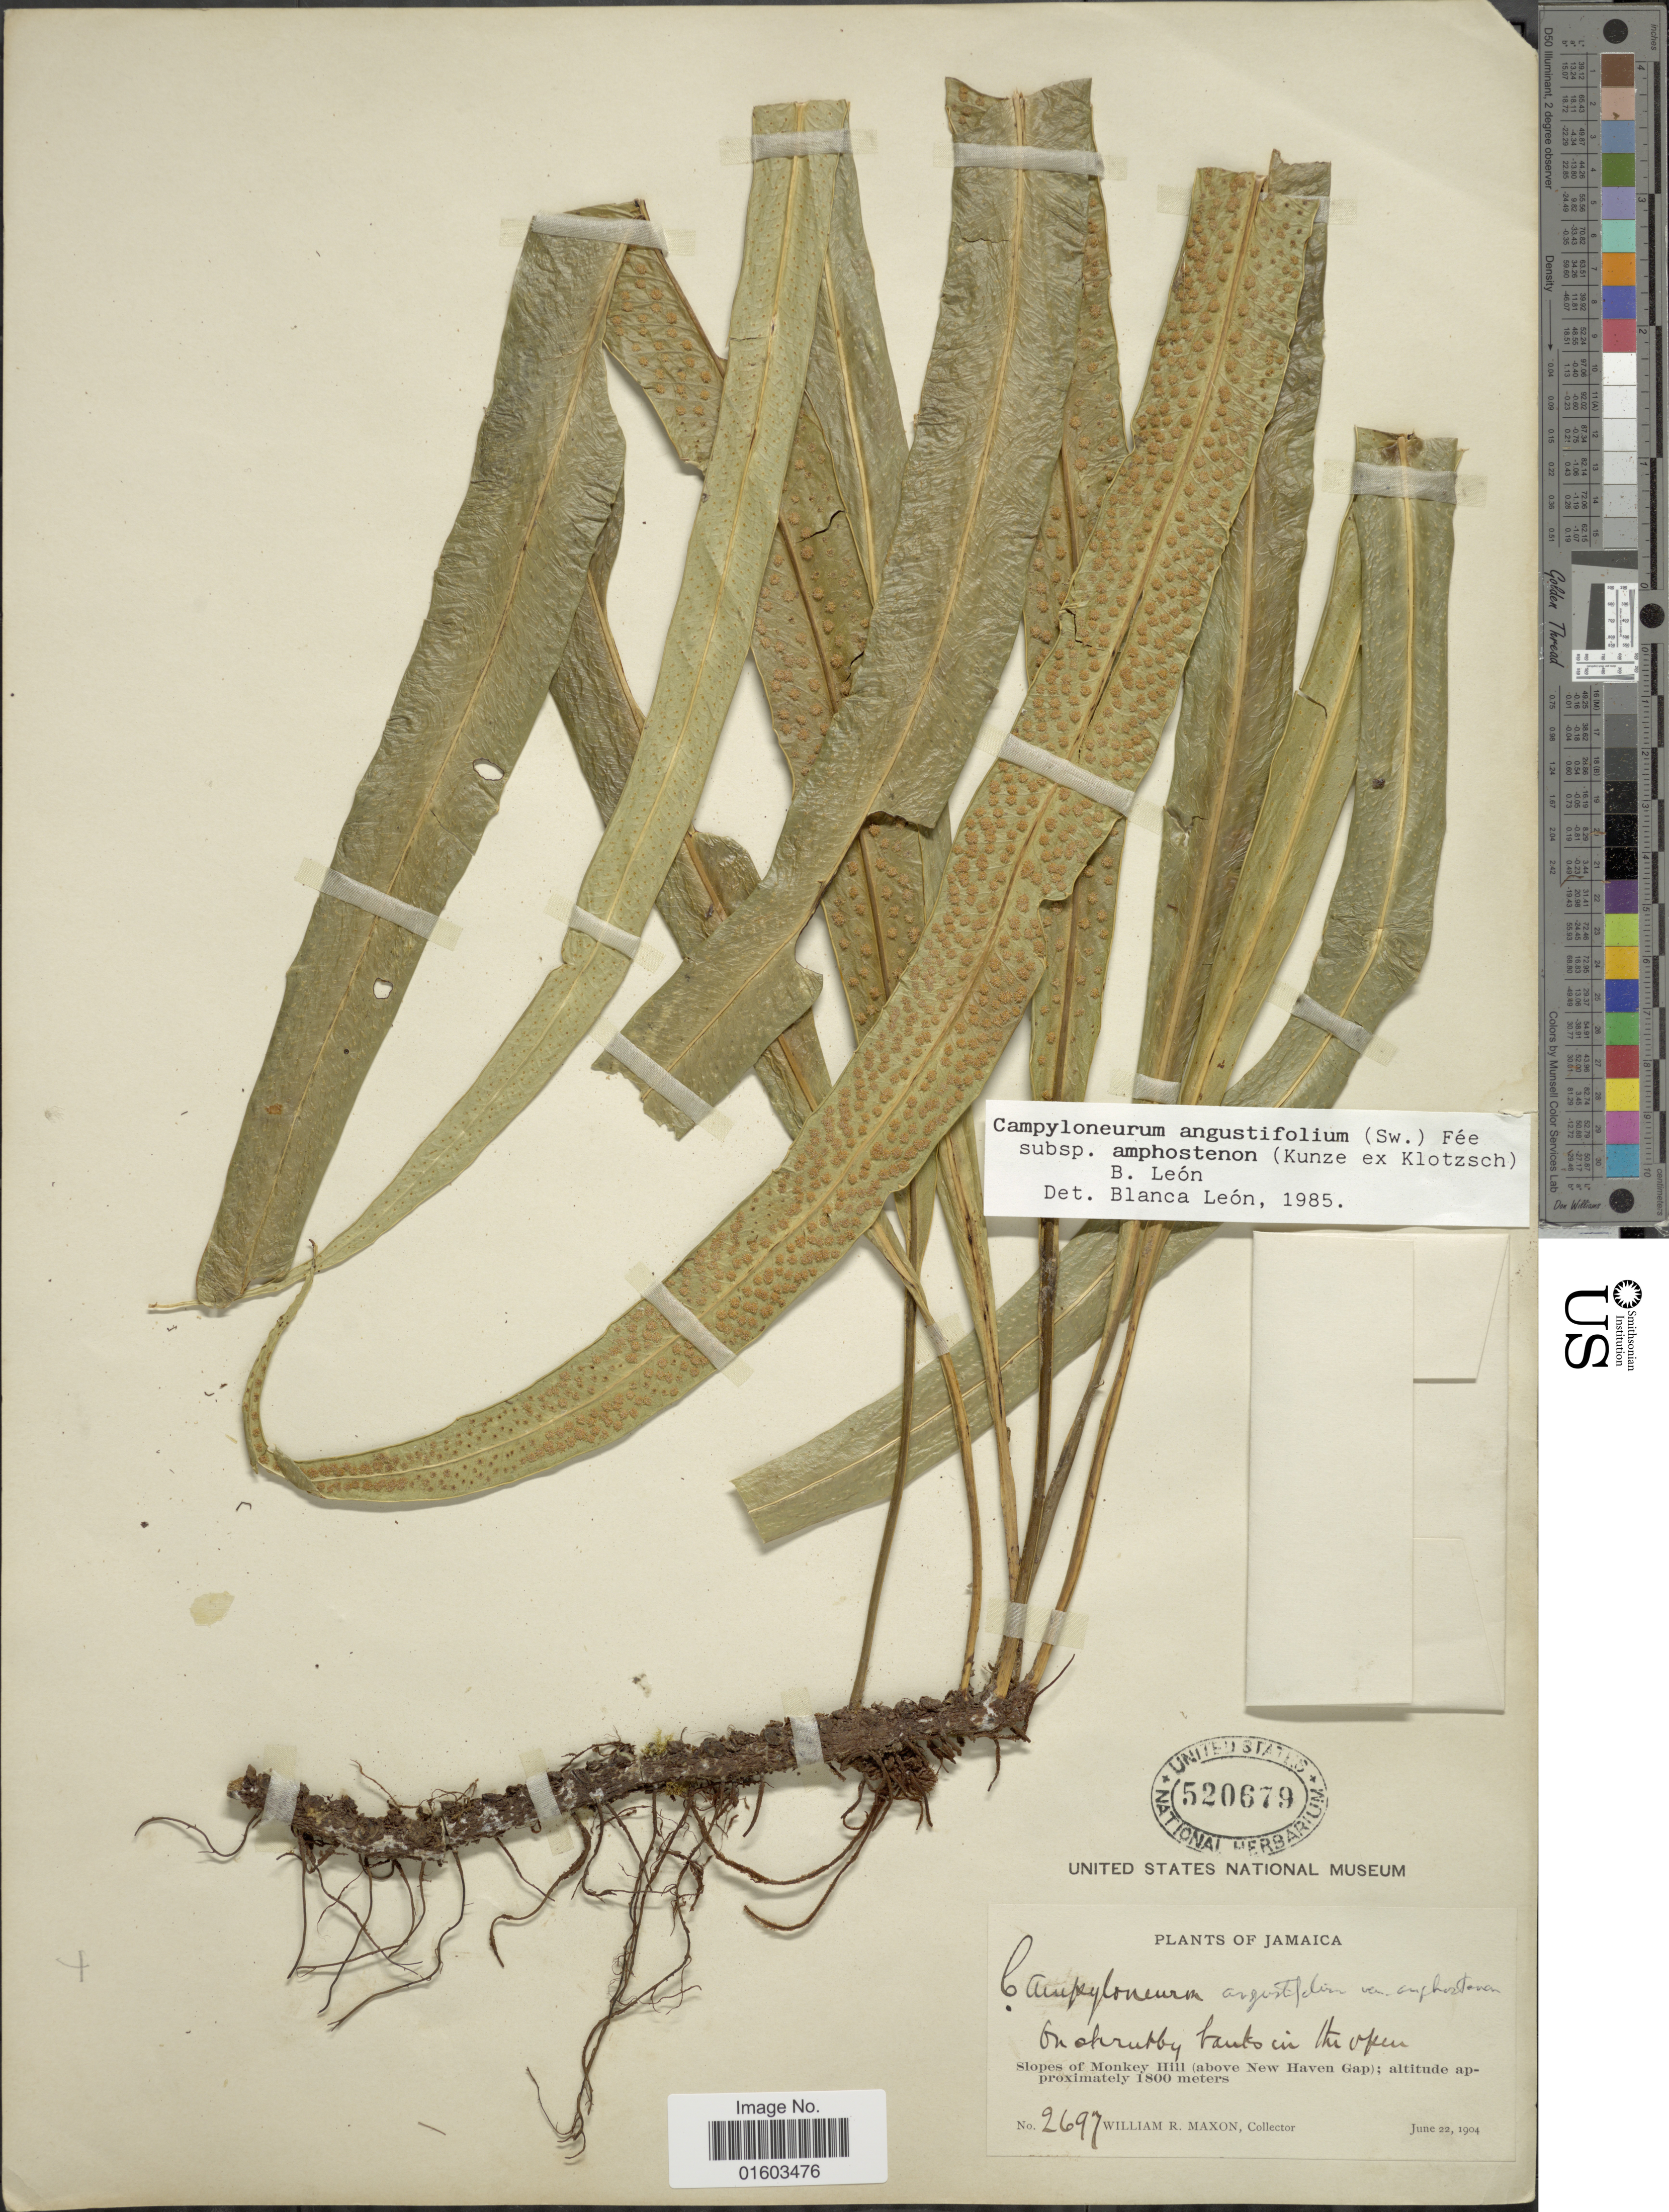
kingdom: Plantae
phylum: Tracheophyta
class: Polypodiopsida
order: Polypodiales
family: Polypodiaceae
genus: Campyloneurum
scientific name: Campyloneurum angustifolium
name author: (Sw.) Fée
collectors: W. R. Maxon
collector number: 2697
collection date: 1904-06-22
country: Jamaica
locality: Slopes of Monkey Hill (above New Haven Gap)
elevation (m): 1800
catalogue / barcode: US 520679